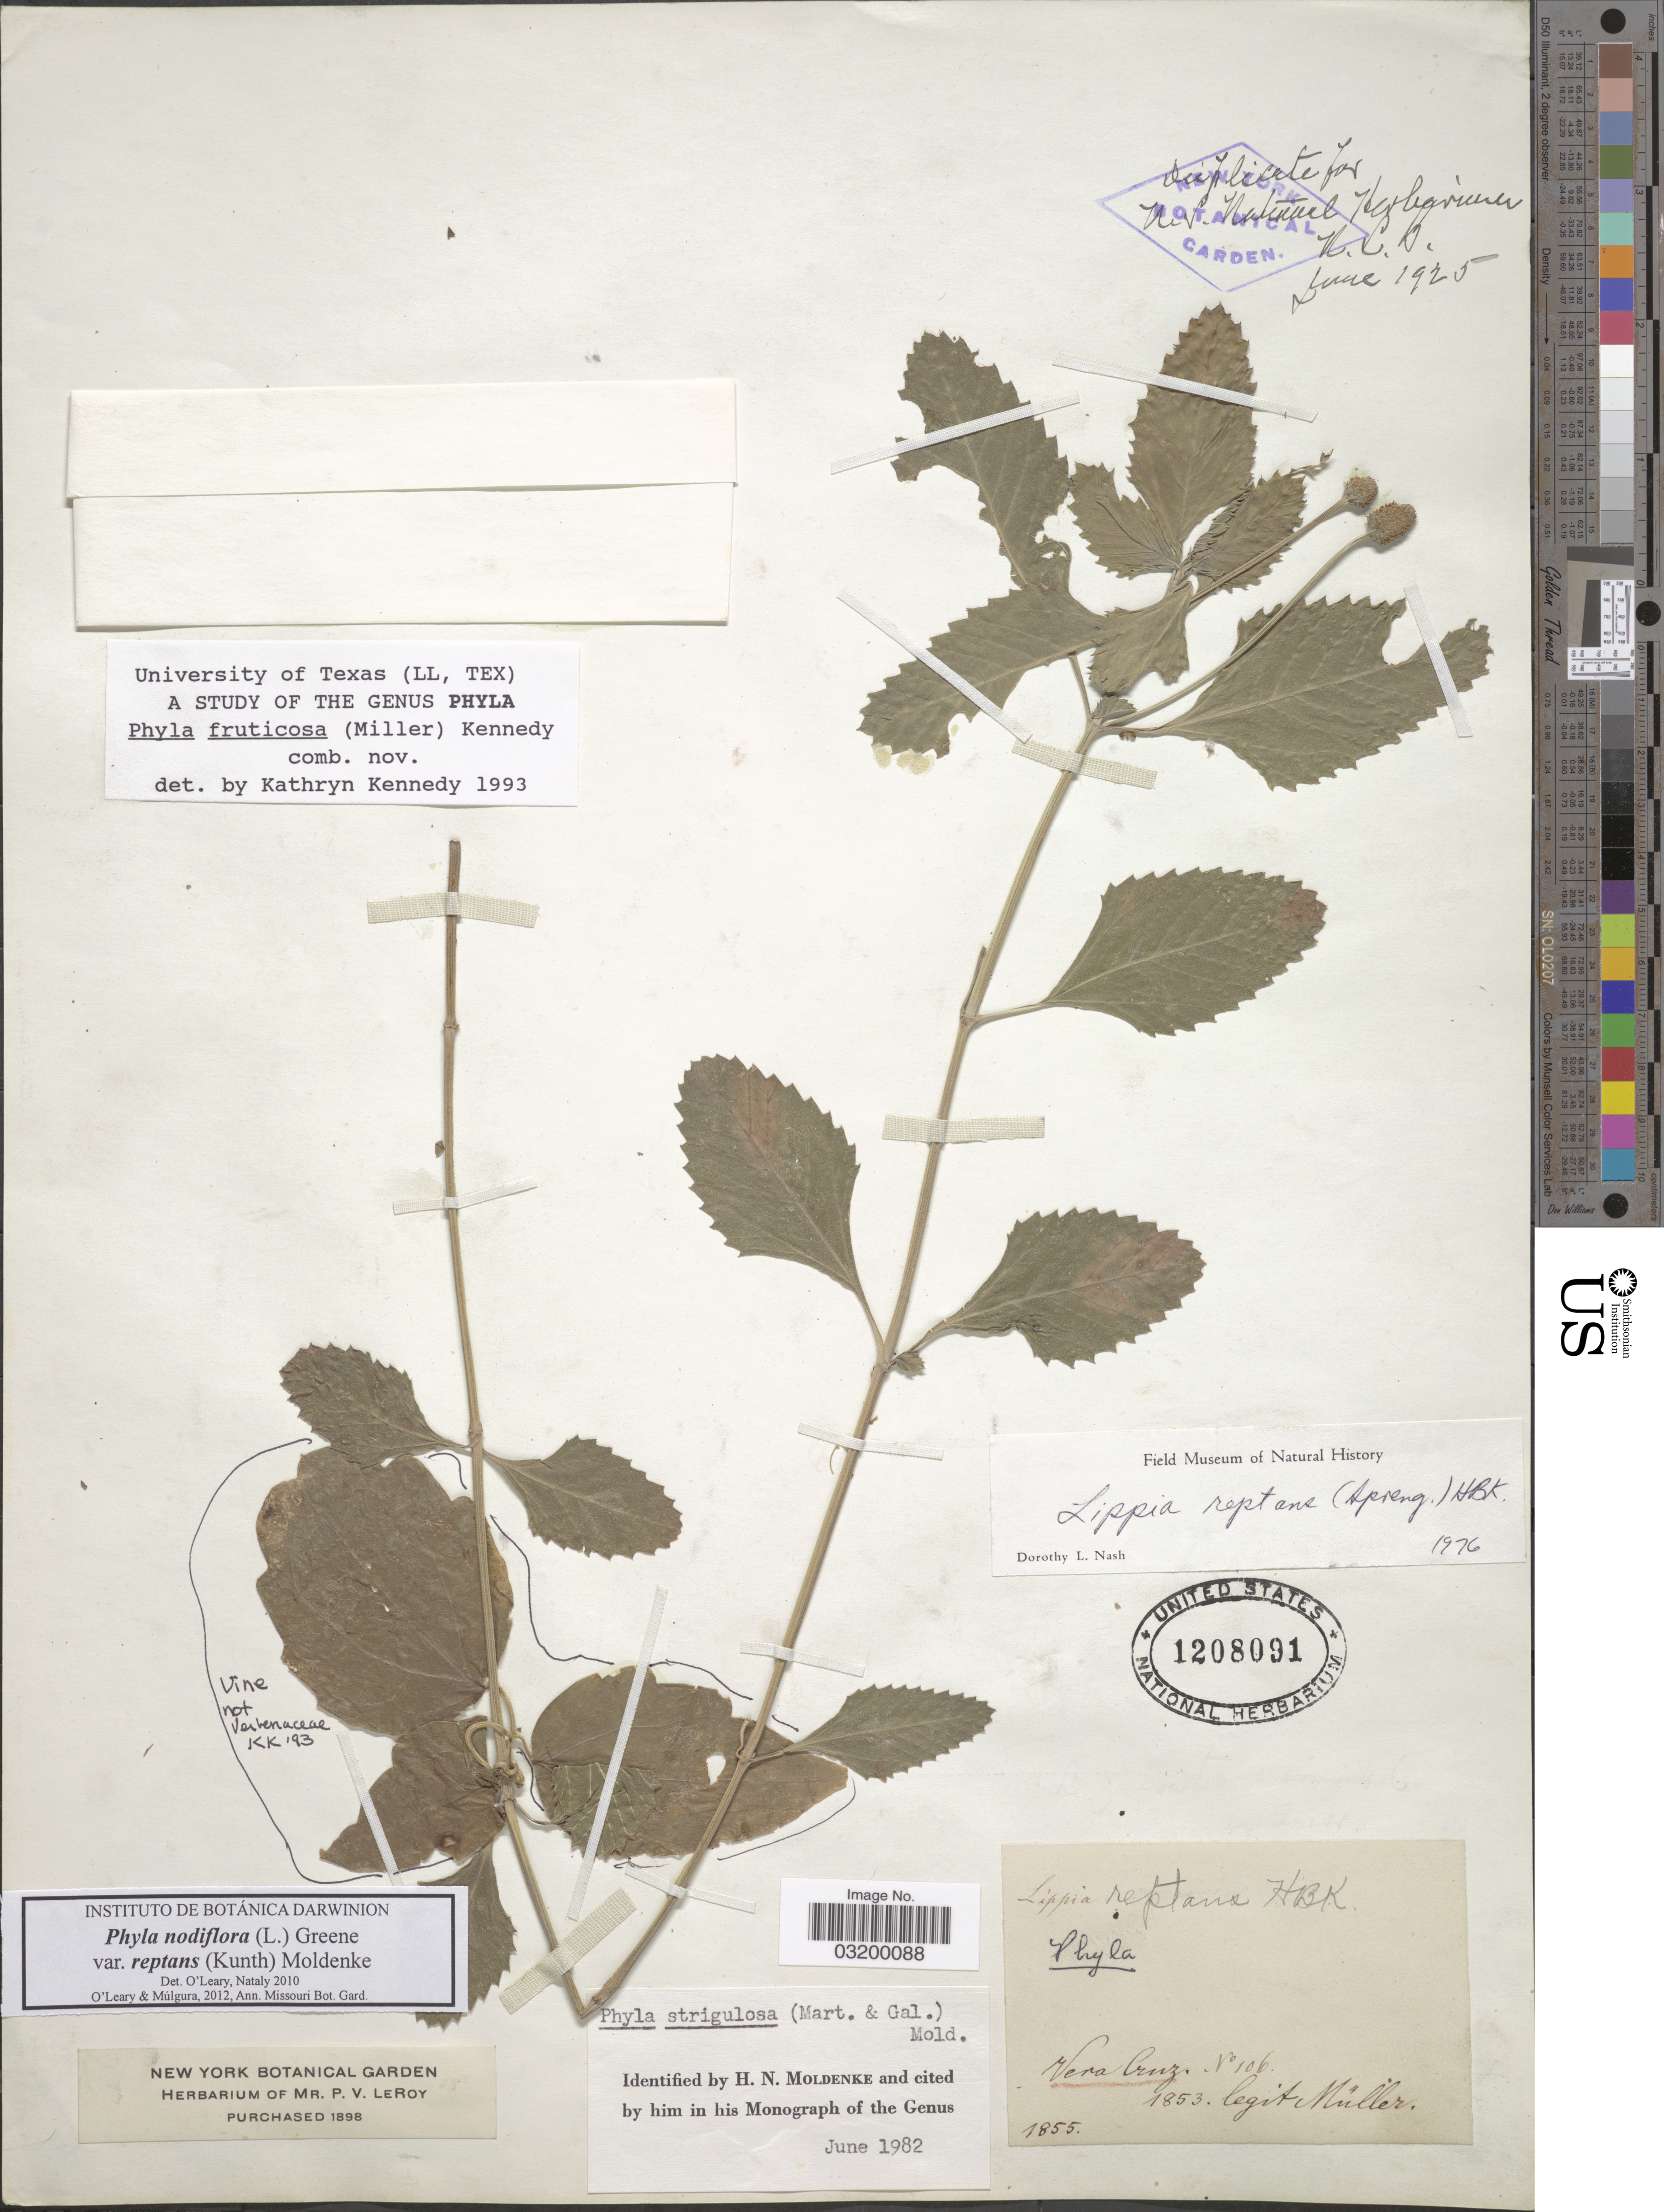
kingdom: Plantae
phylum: Tracheophyta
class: Magnoliopsida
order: Lamiales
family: Verbenaceae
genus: Phyla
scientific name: Phyla nodiflora var. reptans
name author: (Kunth) Moldenke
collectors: -- Müller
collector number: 106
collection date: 1853/1855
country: Mexico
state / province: Veracruz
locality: Vera Cruz.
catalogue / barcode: US 1208091